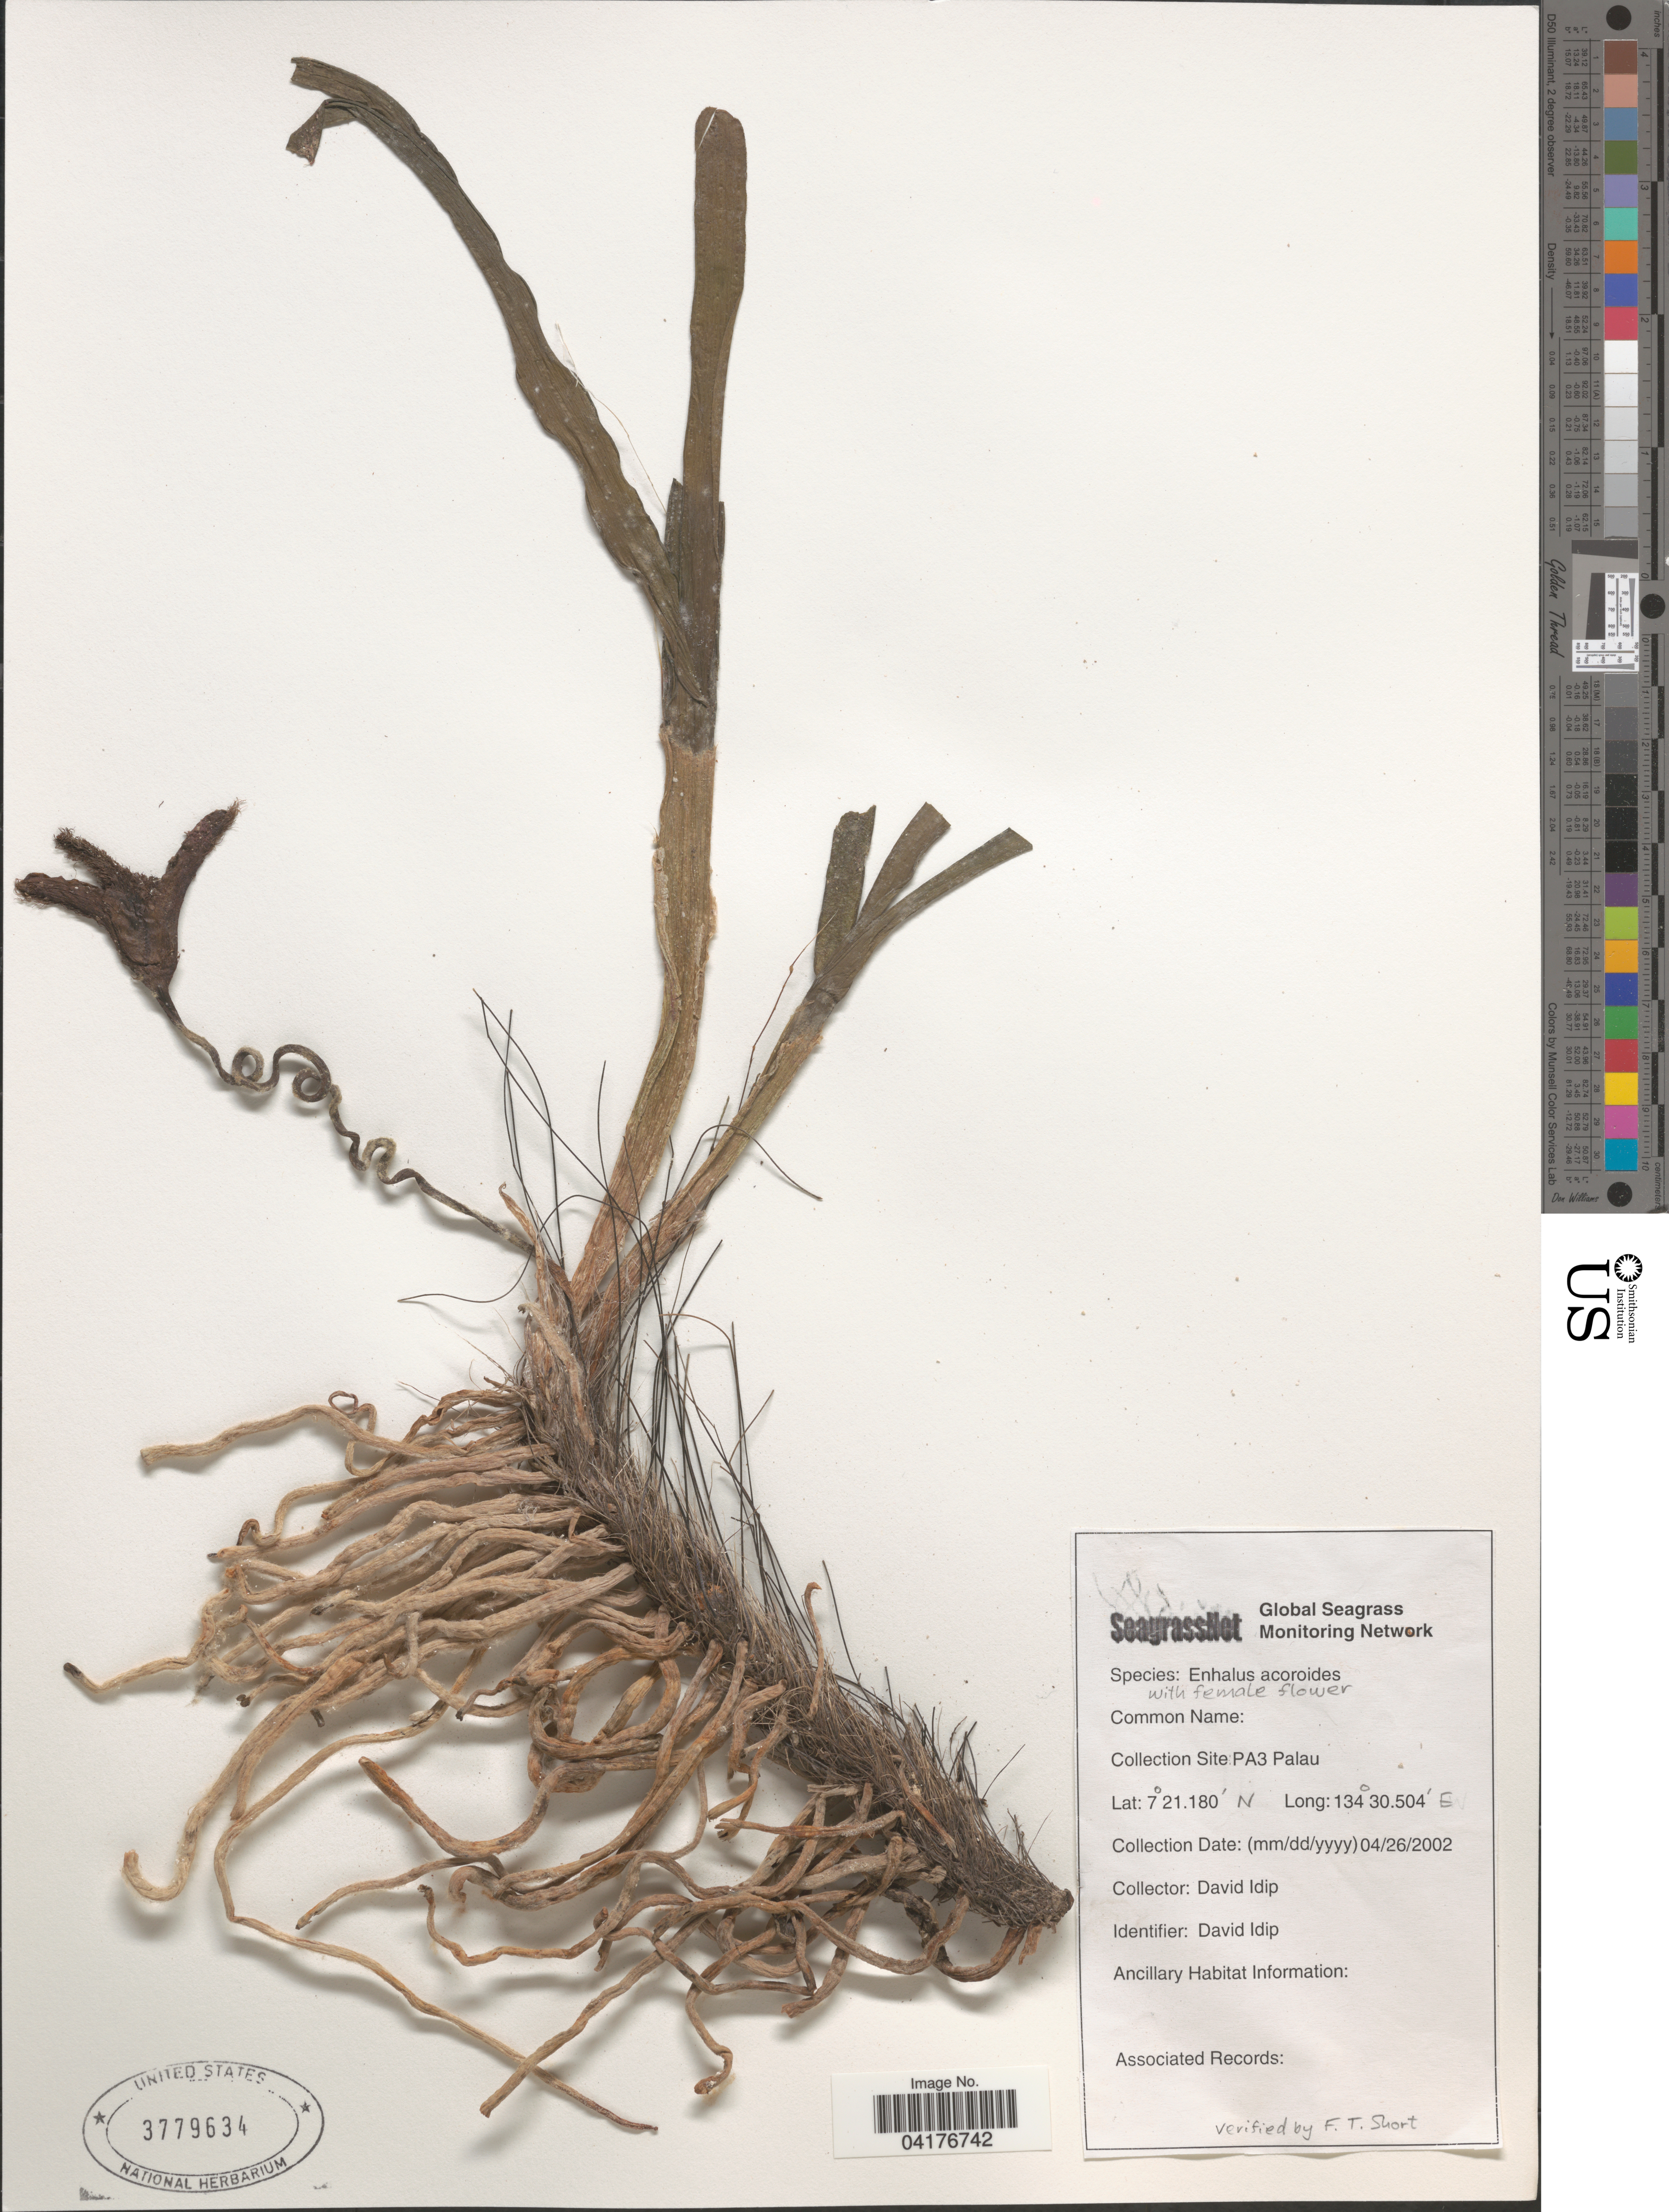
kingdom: Plantae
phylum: Tracheophyta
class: Liliopsida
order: Alismatales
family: Hydrocharitaceae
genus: Enhalus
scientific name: Enhalus acoroides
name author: (L. f.) Royle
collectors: D. Idip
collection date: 2002-04-26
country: Palau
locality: PA3 Palau.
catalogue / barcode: US 3779634